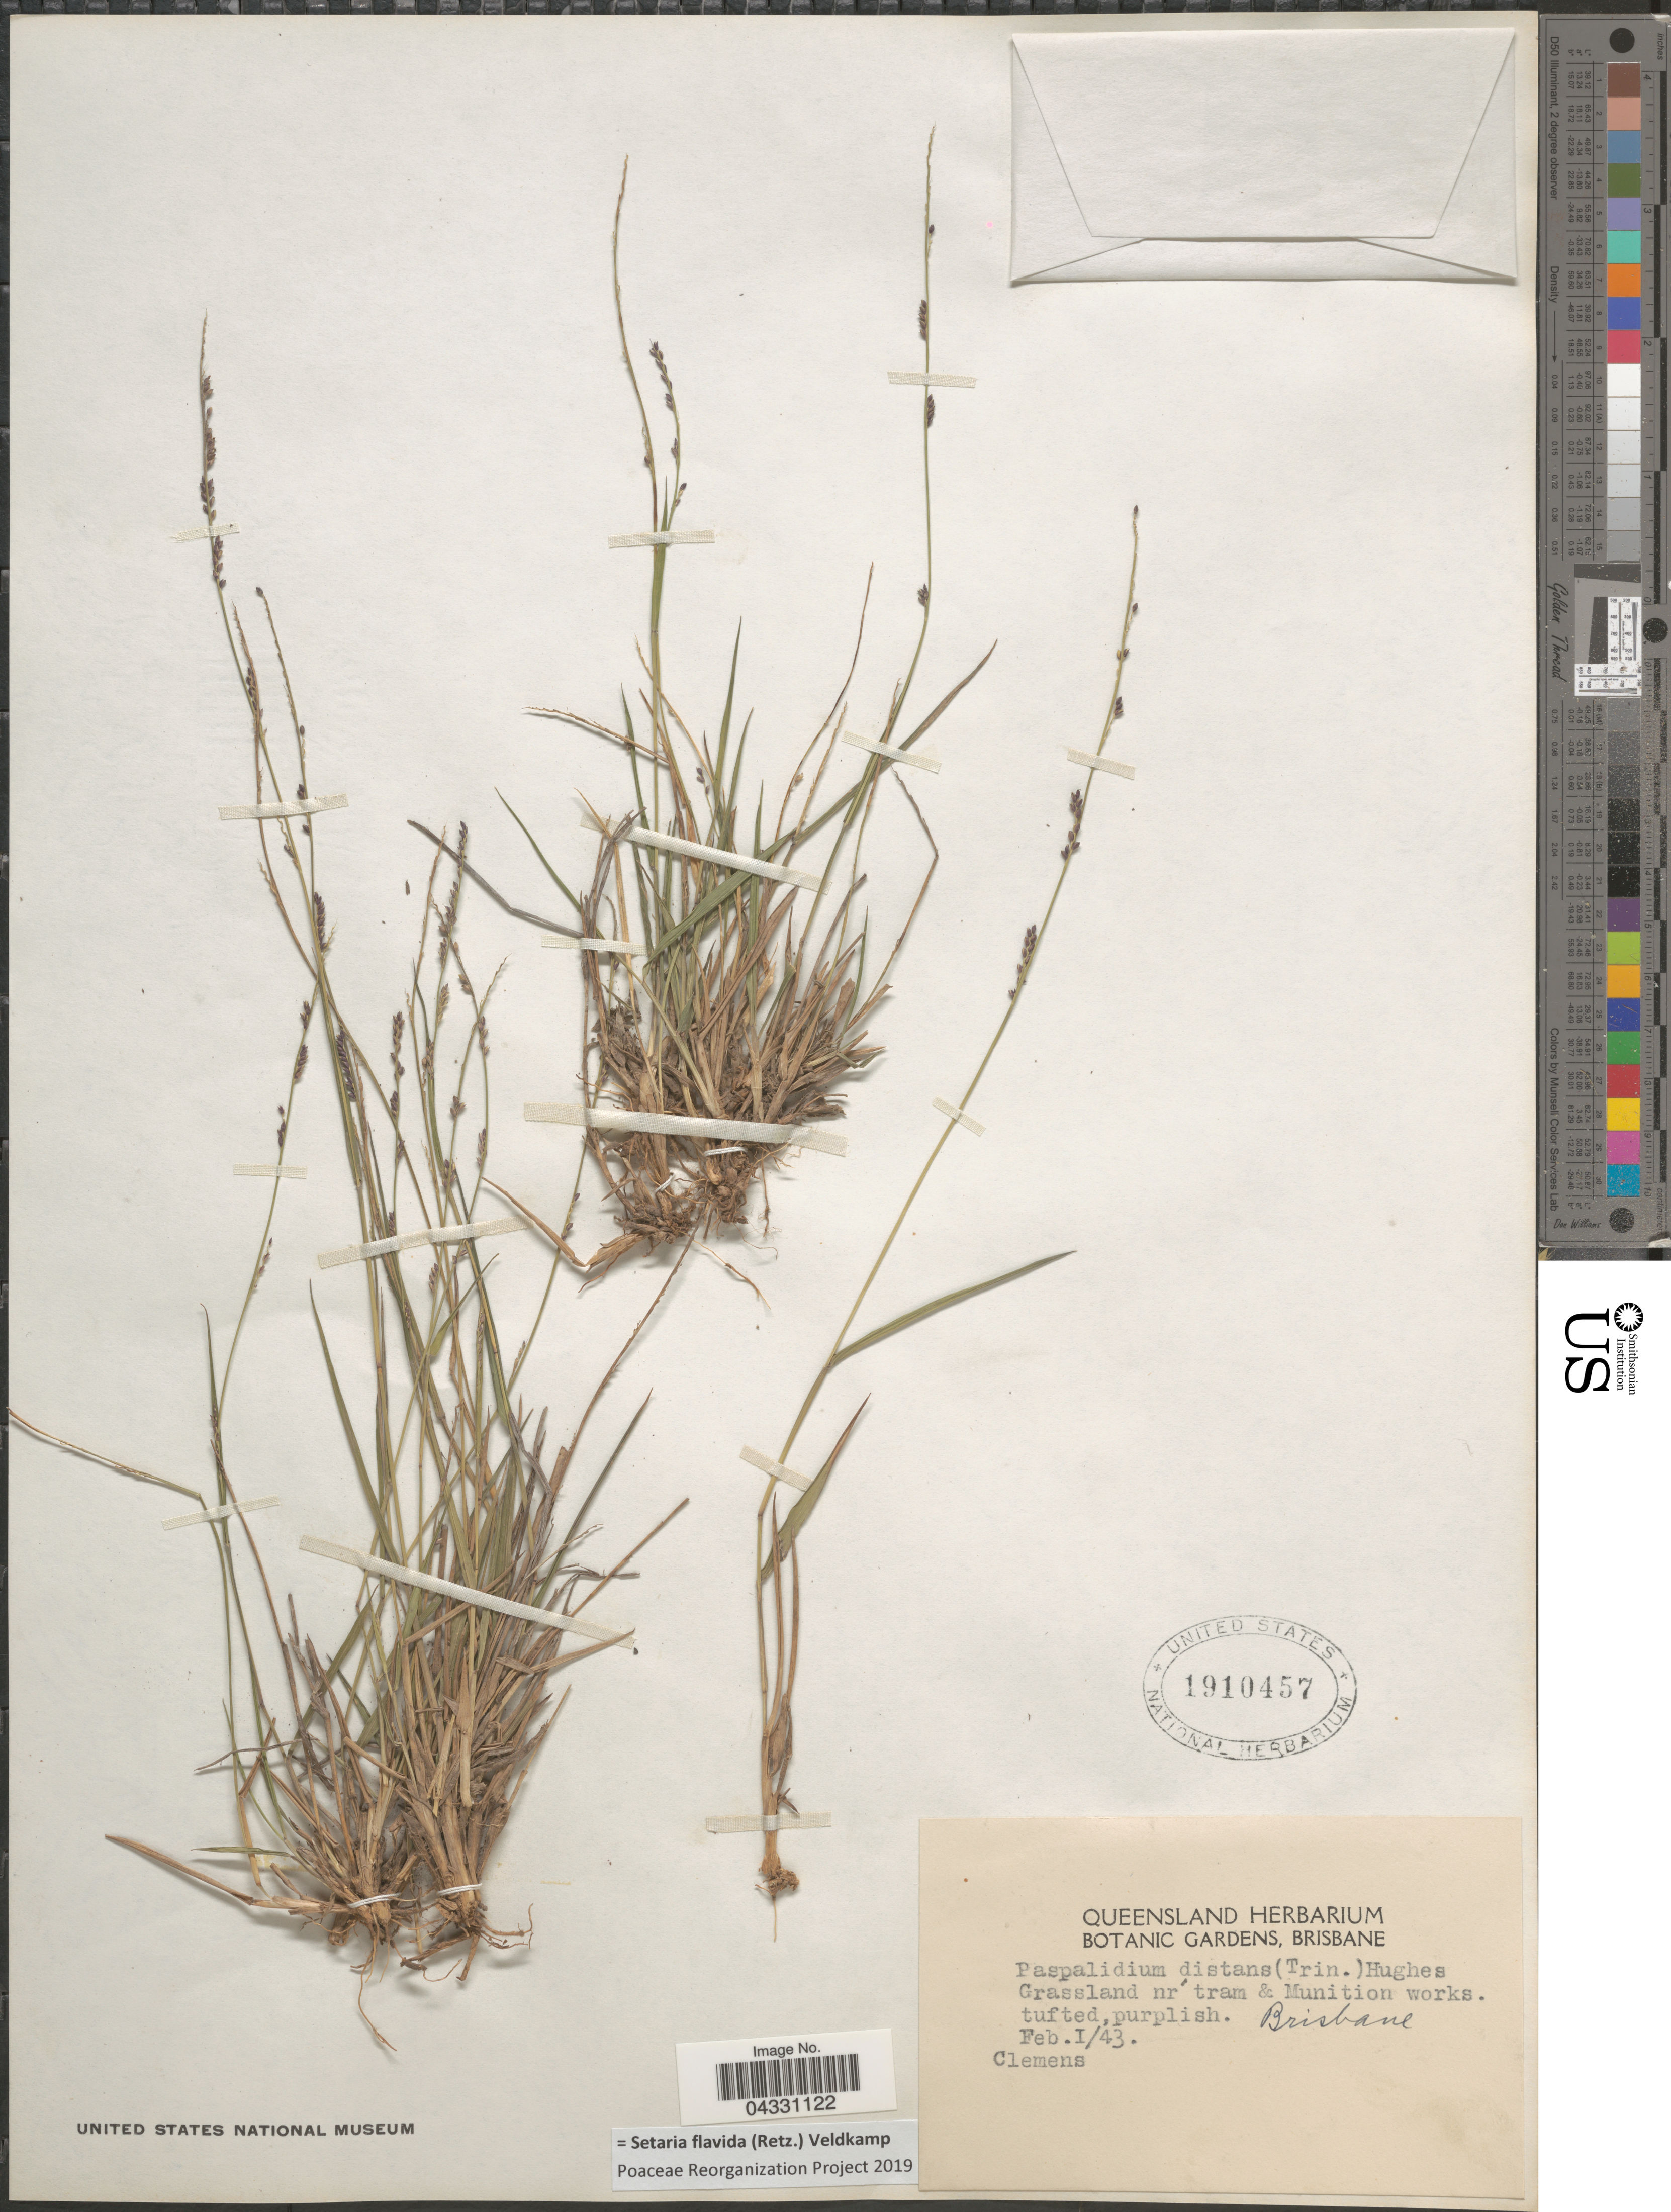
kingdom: Plantae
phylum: Tracheophyta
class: Liliopsida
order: Poales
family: Poaceae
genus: Setaria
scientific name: Setaria flavida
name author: (Retz.) Veldkamp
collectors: -. Clemens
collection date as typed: Transcribed d/m/y: 1/2/43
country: Australia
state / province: Queensland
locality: Brisbane.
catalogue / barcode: US 1910457